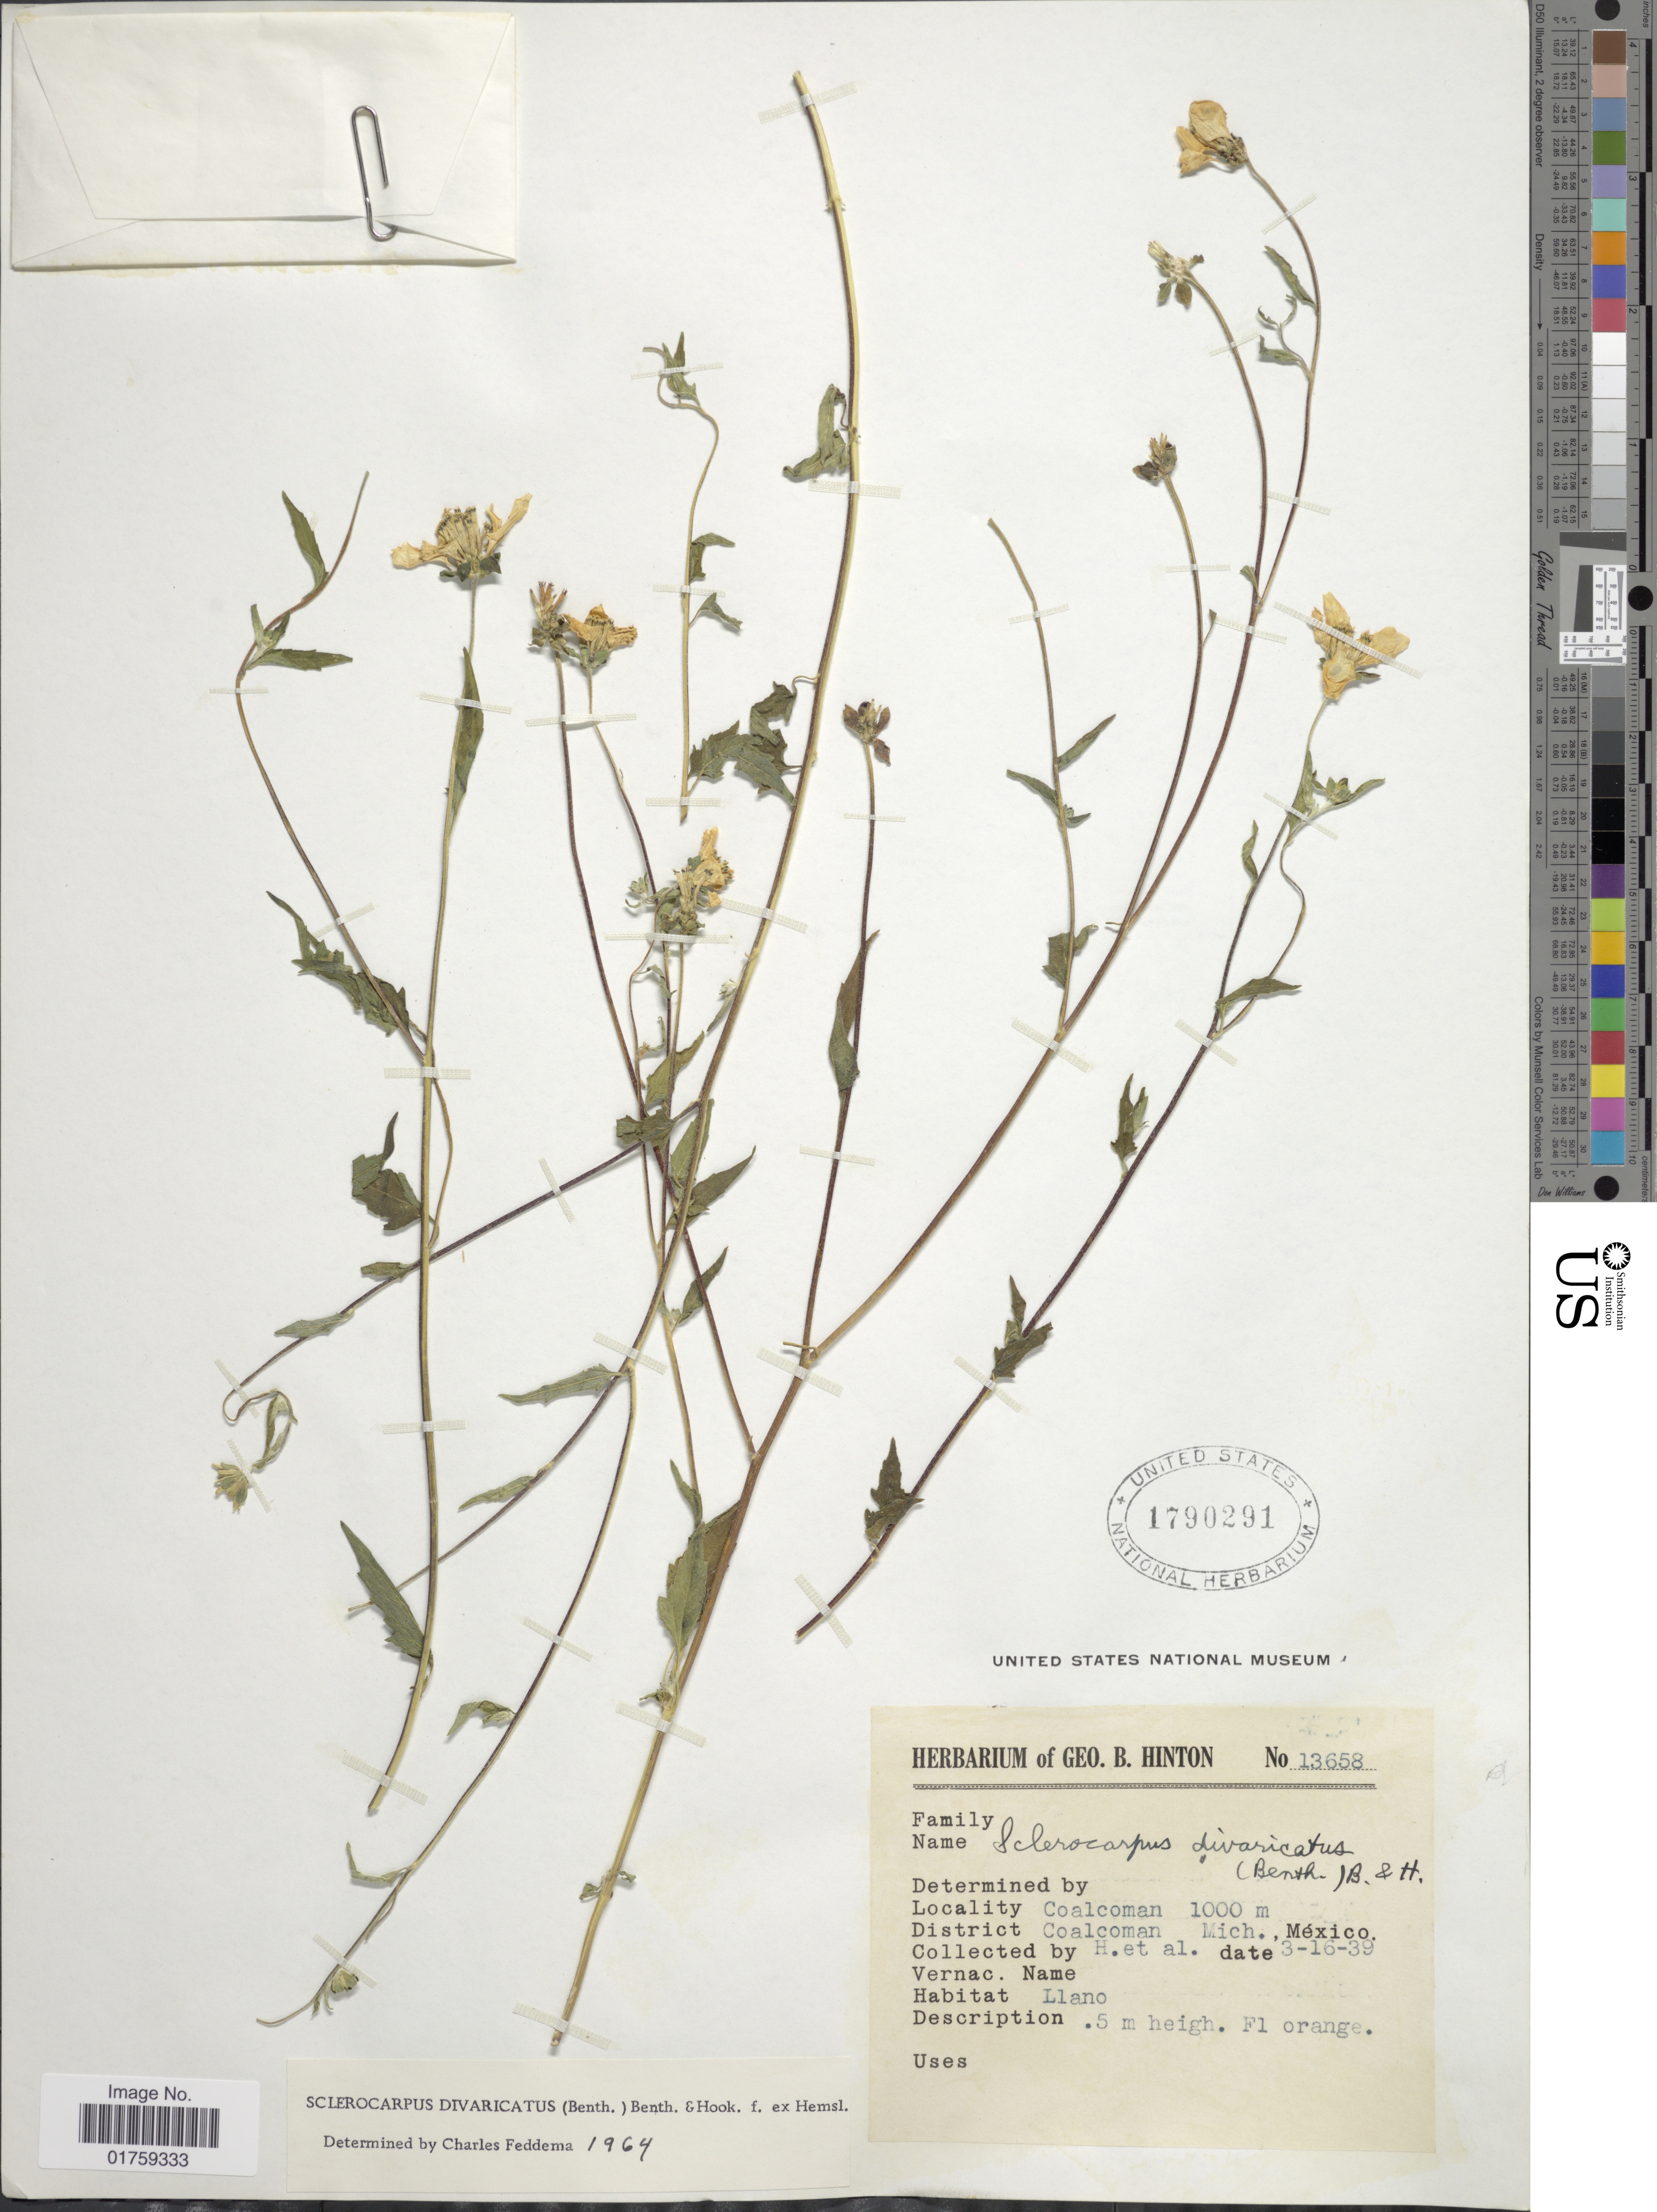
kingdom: Plantae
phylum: Tracheophyta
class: Magnoliopsida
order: Asterales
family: Asteraceae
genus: Sclerocarpus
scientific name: Sclerocarpus divaricatus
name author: (Benth.) Benth. & Hook. f. ex Hemsl.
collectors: G. B. Hinton & et al.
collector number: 13658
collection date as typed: Transcribed d/m/y: 16/3/39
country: Mexico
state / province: Michoacán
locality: Coalcoman. District Coalcoman Mich., Mexico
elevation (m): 1000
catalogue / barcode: US 1790291